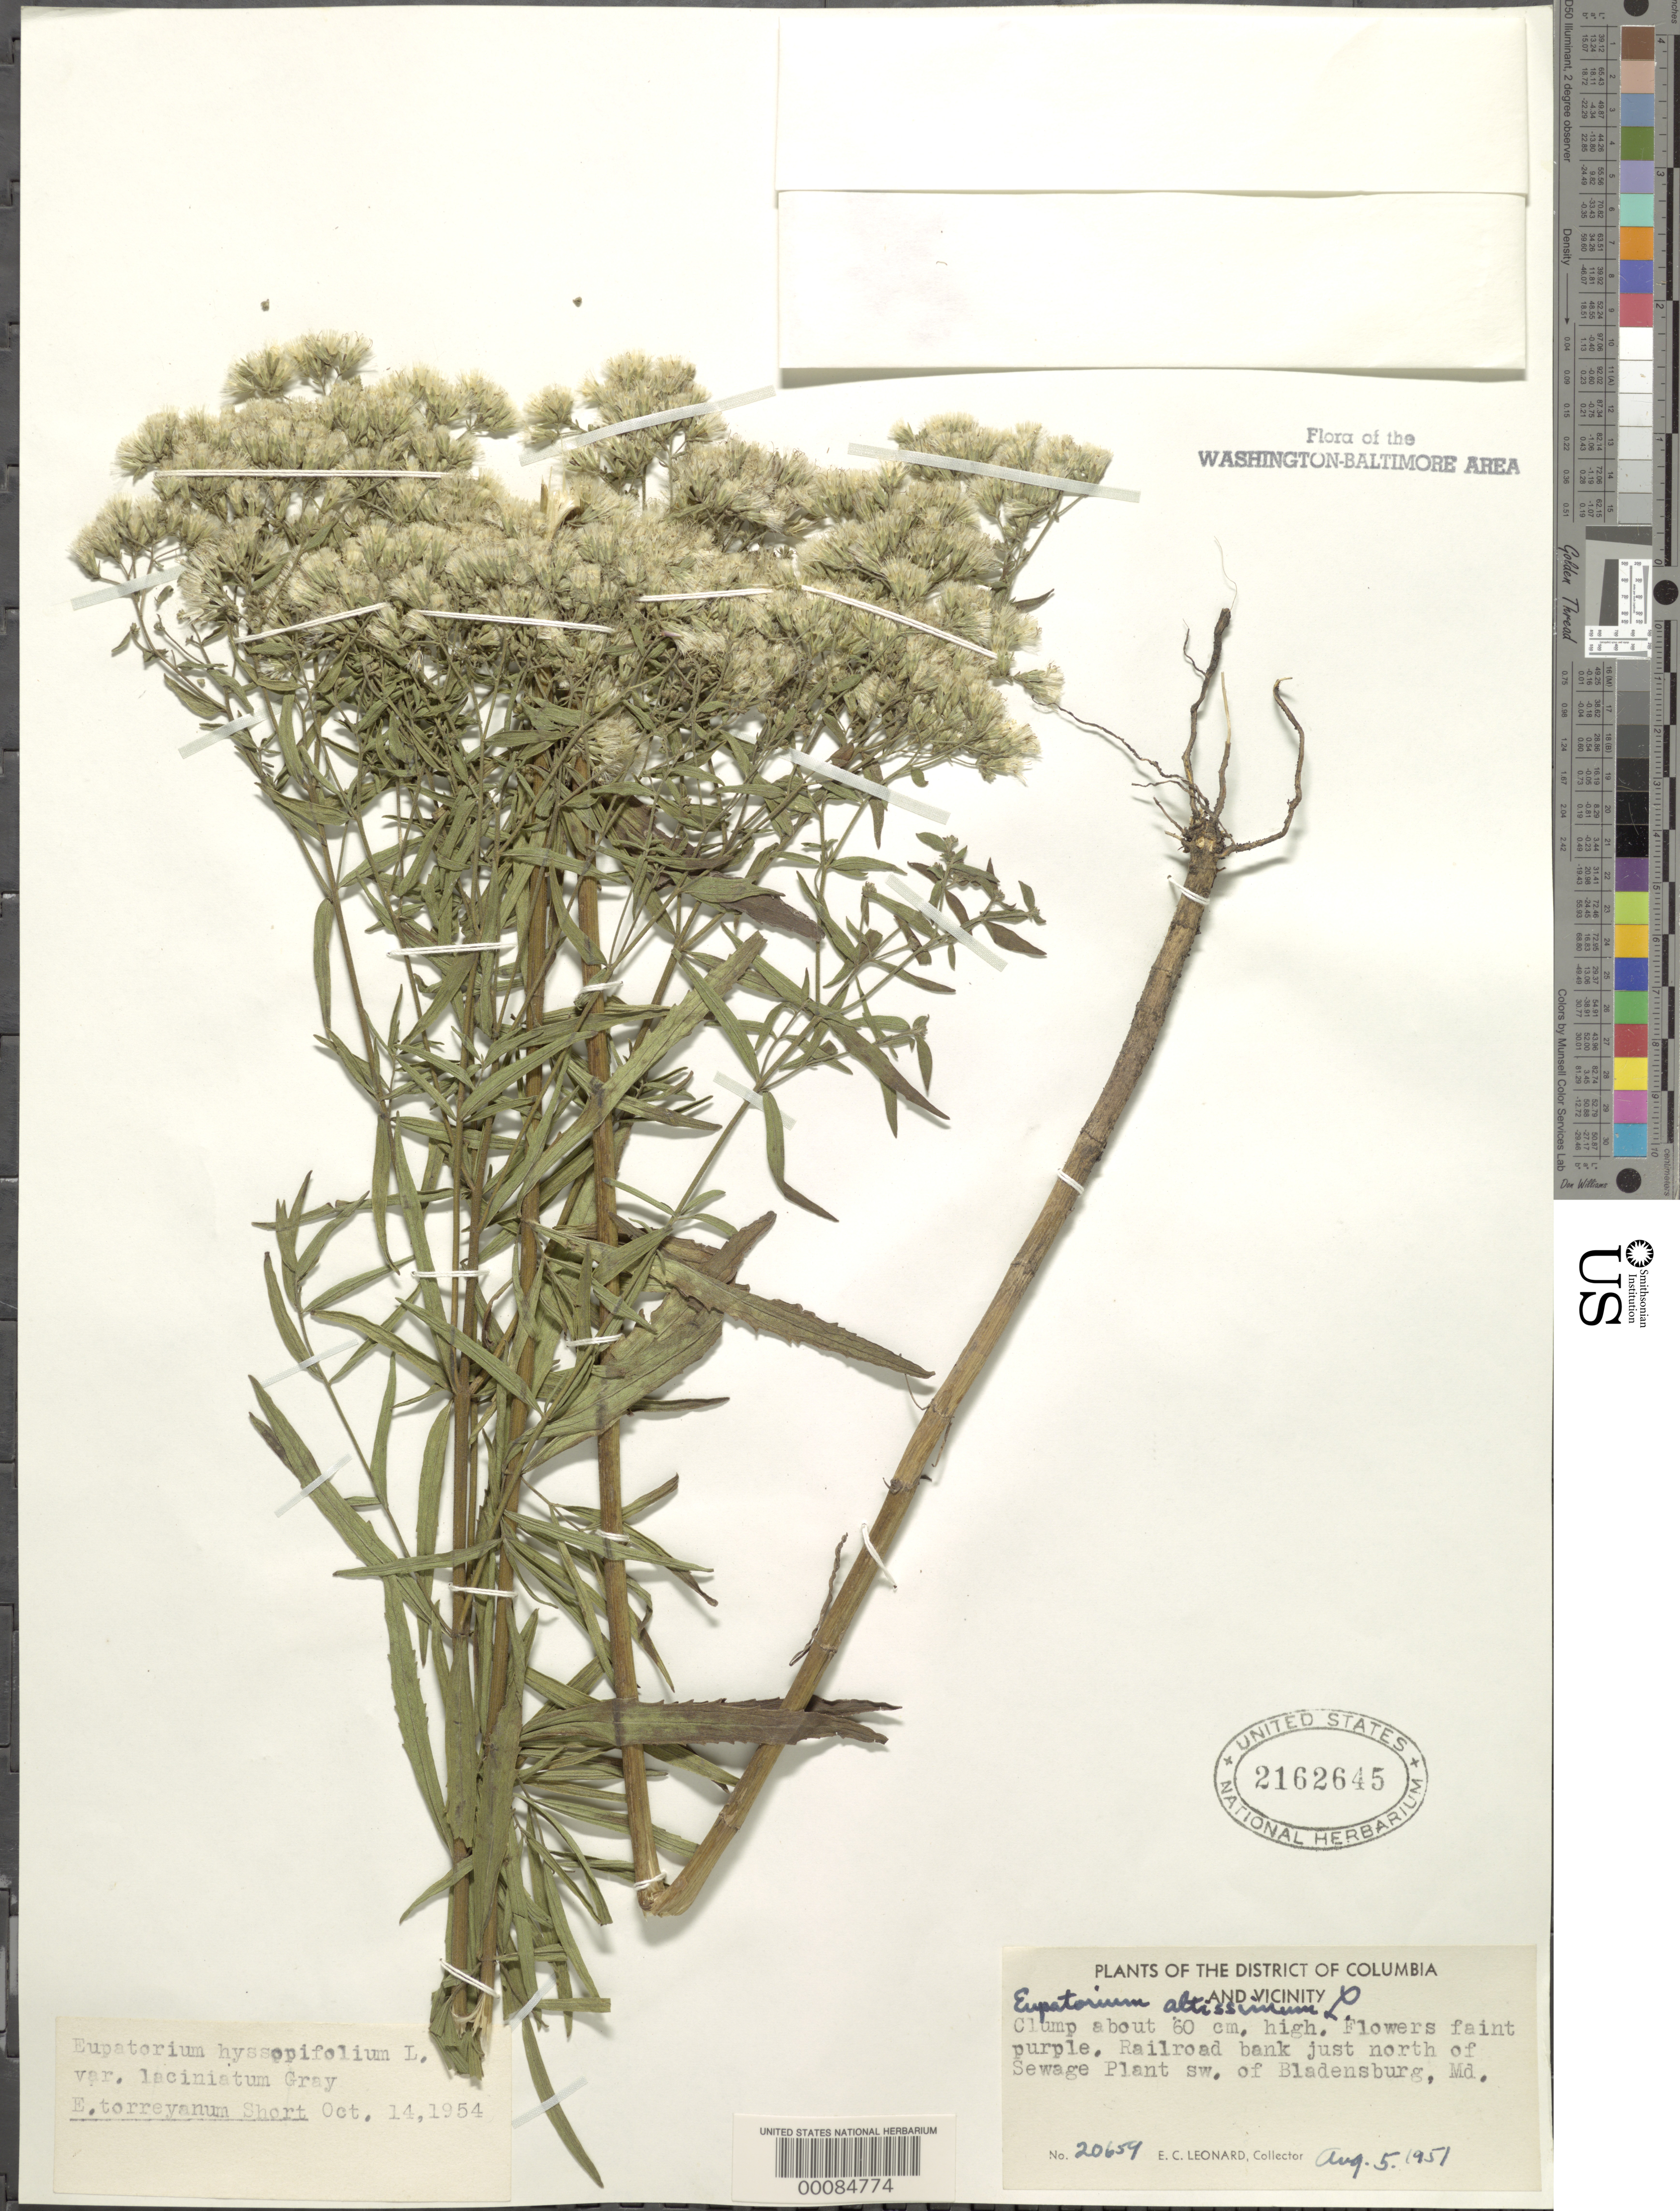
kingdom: Plantae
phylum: Tracheophyta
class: Magnoliopsida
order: Asterales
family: Asteraceae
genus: Eupatorium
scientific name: Eupatorium hyssopifolium var. laciniatum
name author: A. Gray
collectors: E. C. Leonard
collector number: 20659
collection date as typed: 05 Aug 1951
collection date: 1951-08-05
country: United States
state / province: Maryland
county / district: Prince George's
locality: North of Sewage Plant SW of Bladensburg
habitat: Railroad bank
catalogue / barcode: US 2162645